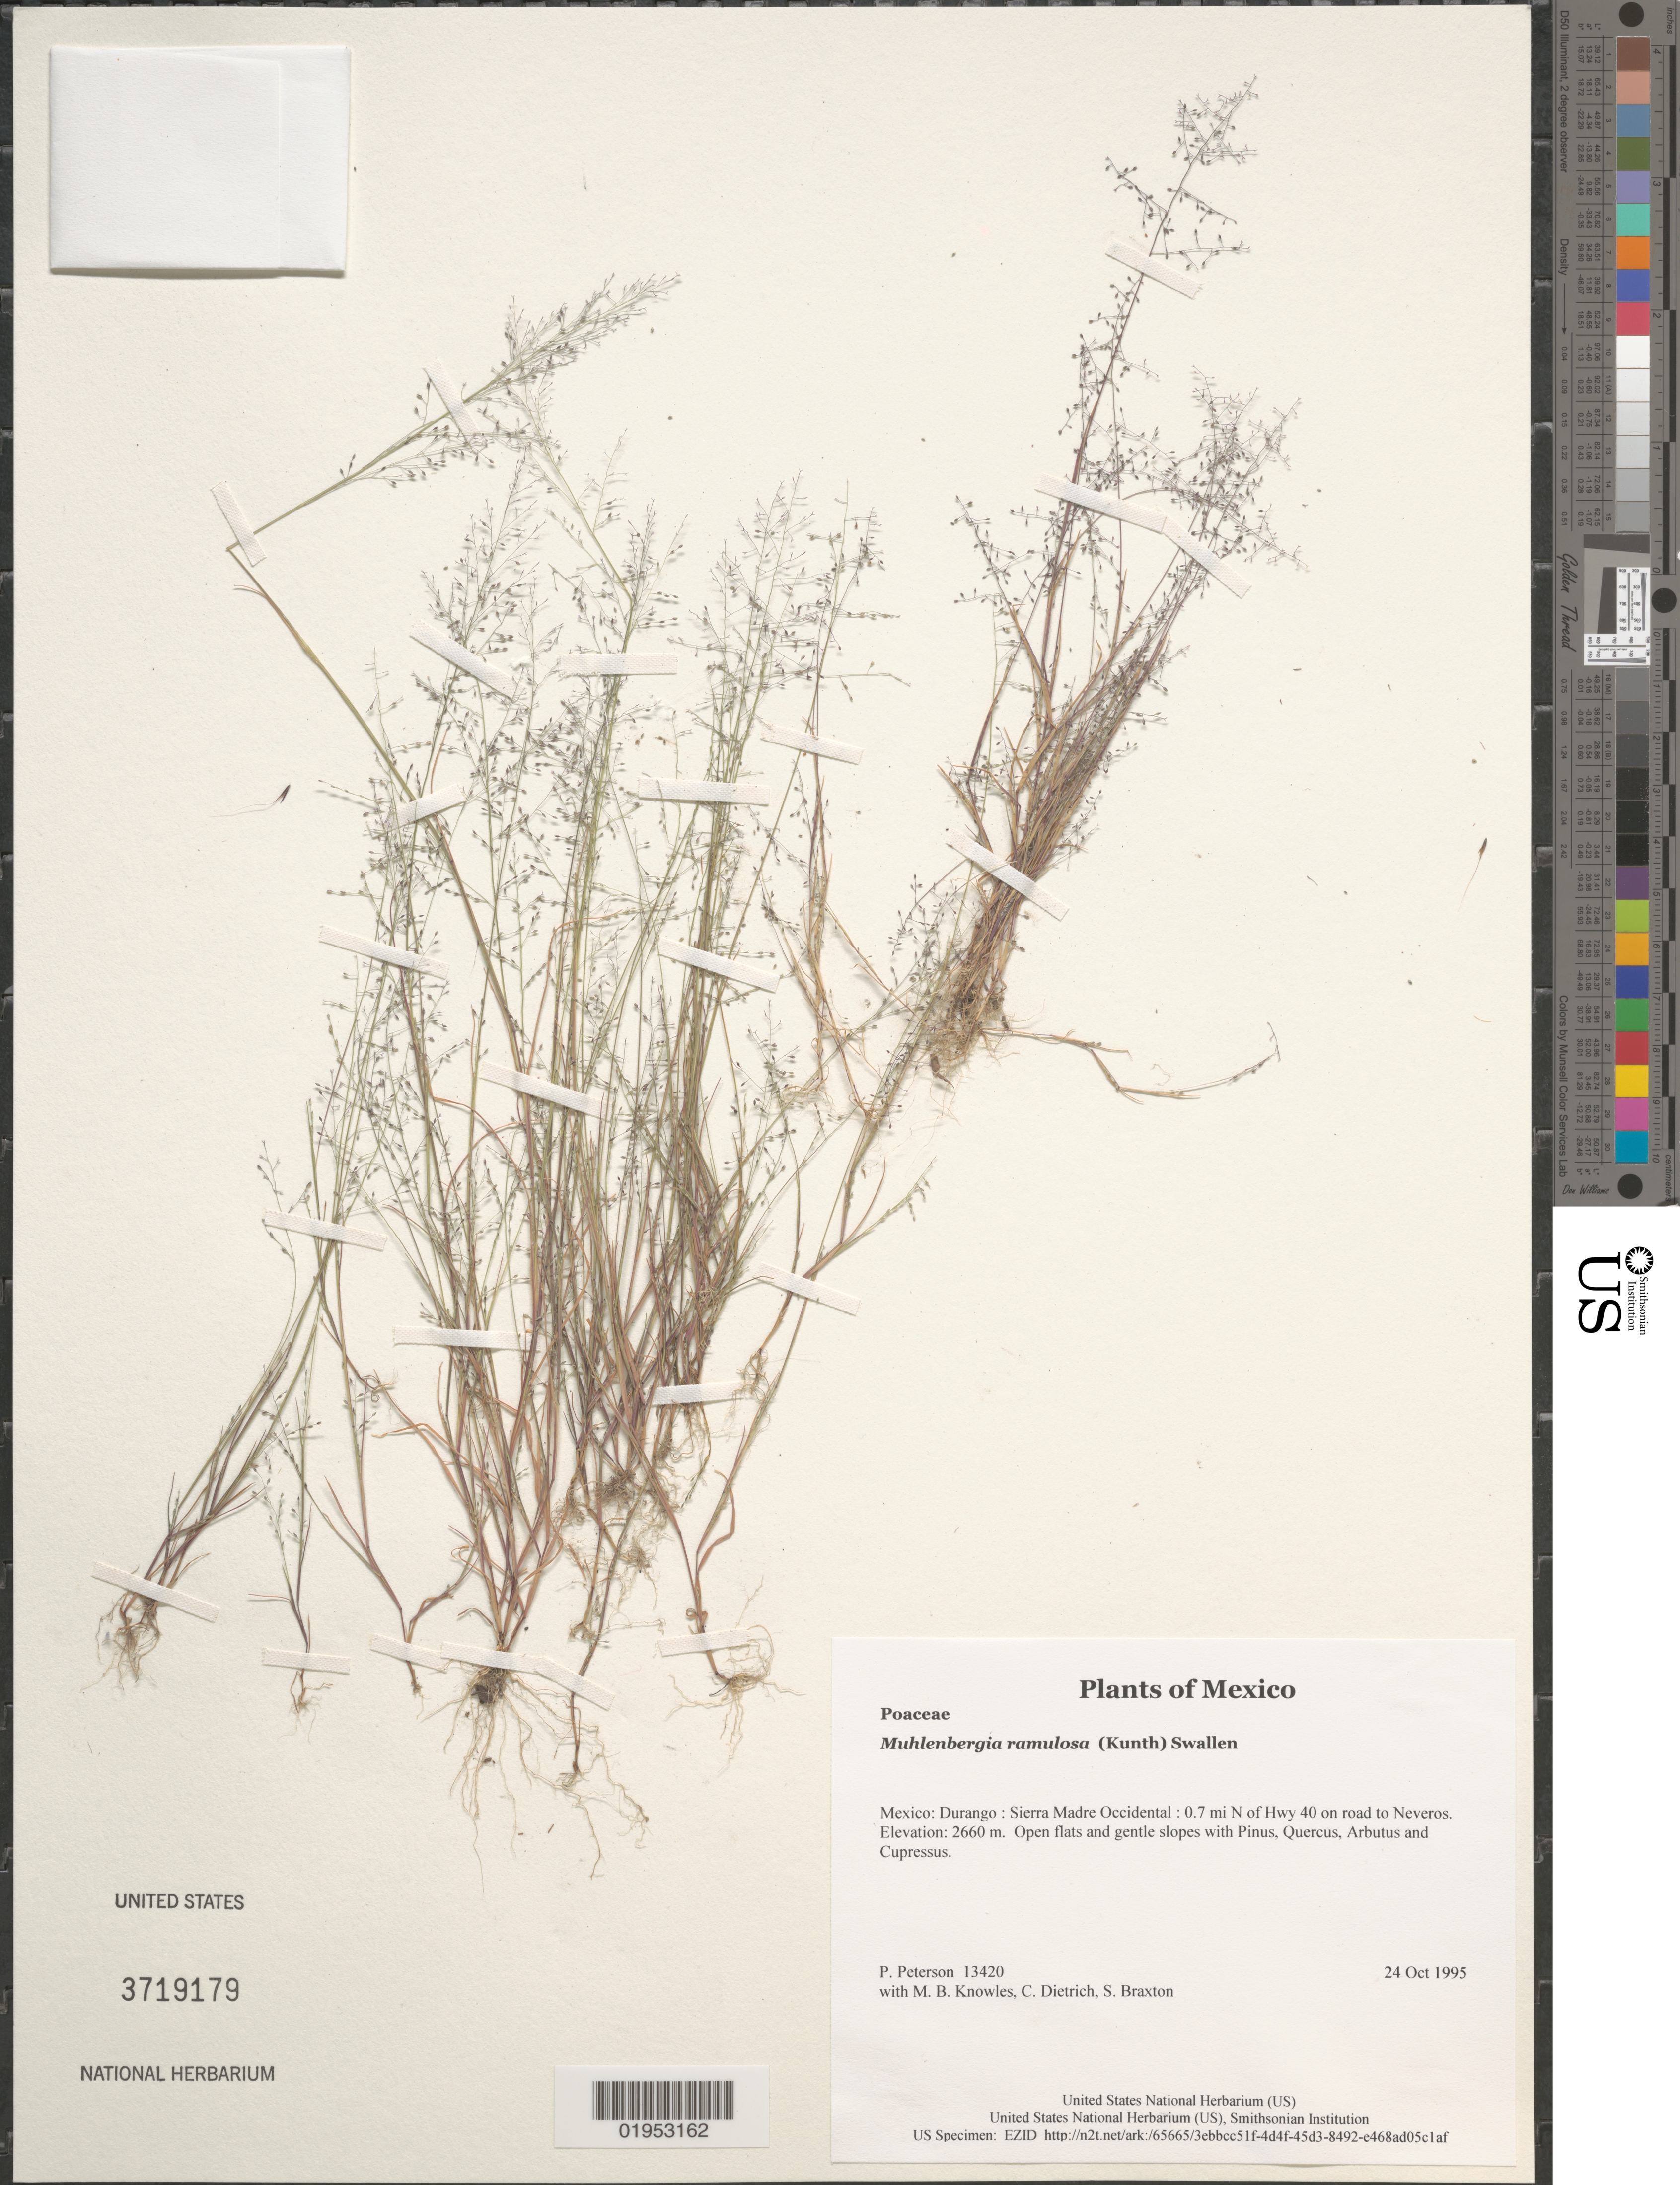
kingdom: Plantae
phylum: Tracheophyta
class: Liliopsida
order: Poales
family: Poaceae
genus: Muhlenbergia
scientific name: Muhlenbergia ramulosa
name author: (Kunth) Swallen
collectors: P. M. Peterson, M. B. Knowles, C. Dietrich & S. Braxton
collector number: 13420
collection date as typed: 24 Oct 1995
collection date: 1995-10-24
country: Mexico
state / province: Durango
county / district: Sierra Madre Occidental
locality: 0.7 mi N of Hwy 40 on road to Neveros.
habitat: Open flats and gentle slopes with Pinus, Quercus, Arbutus and Cupressus.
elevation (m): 2660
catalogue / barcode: US 3719179